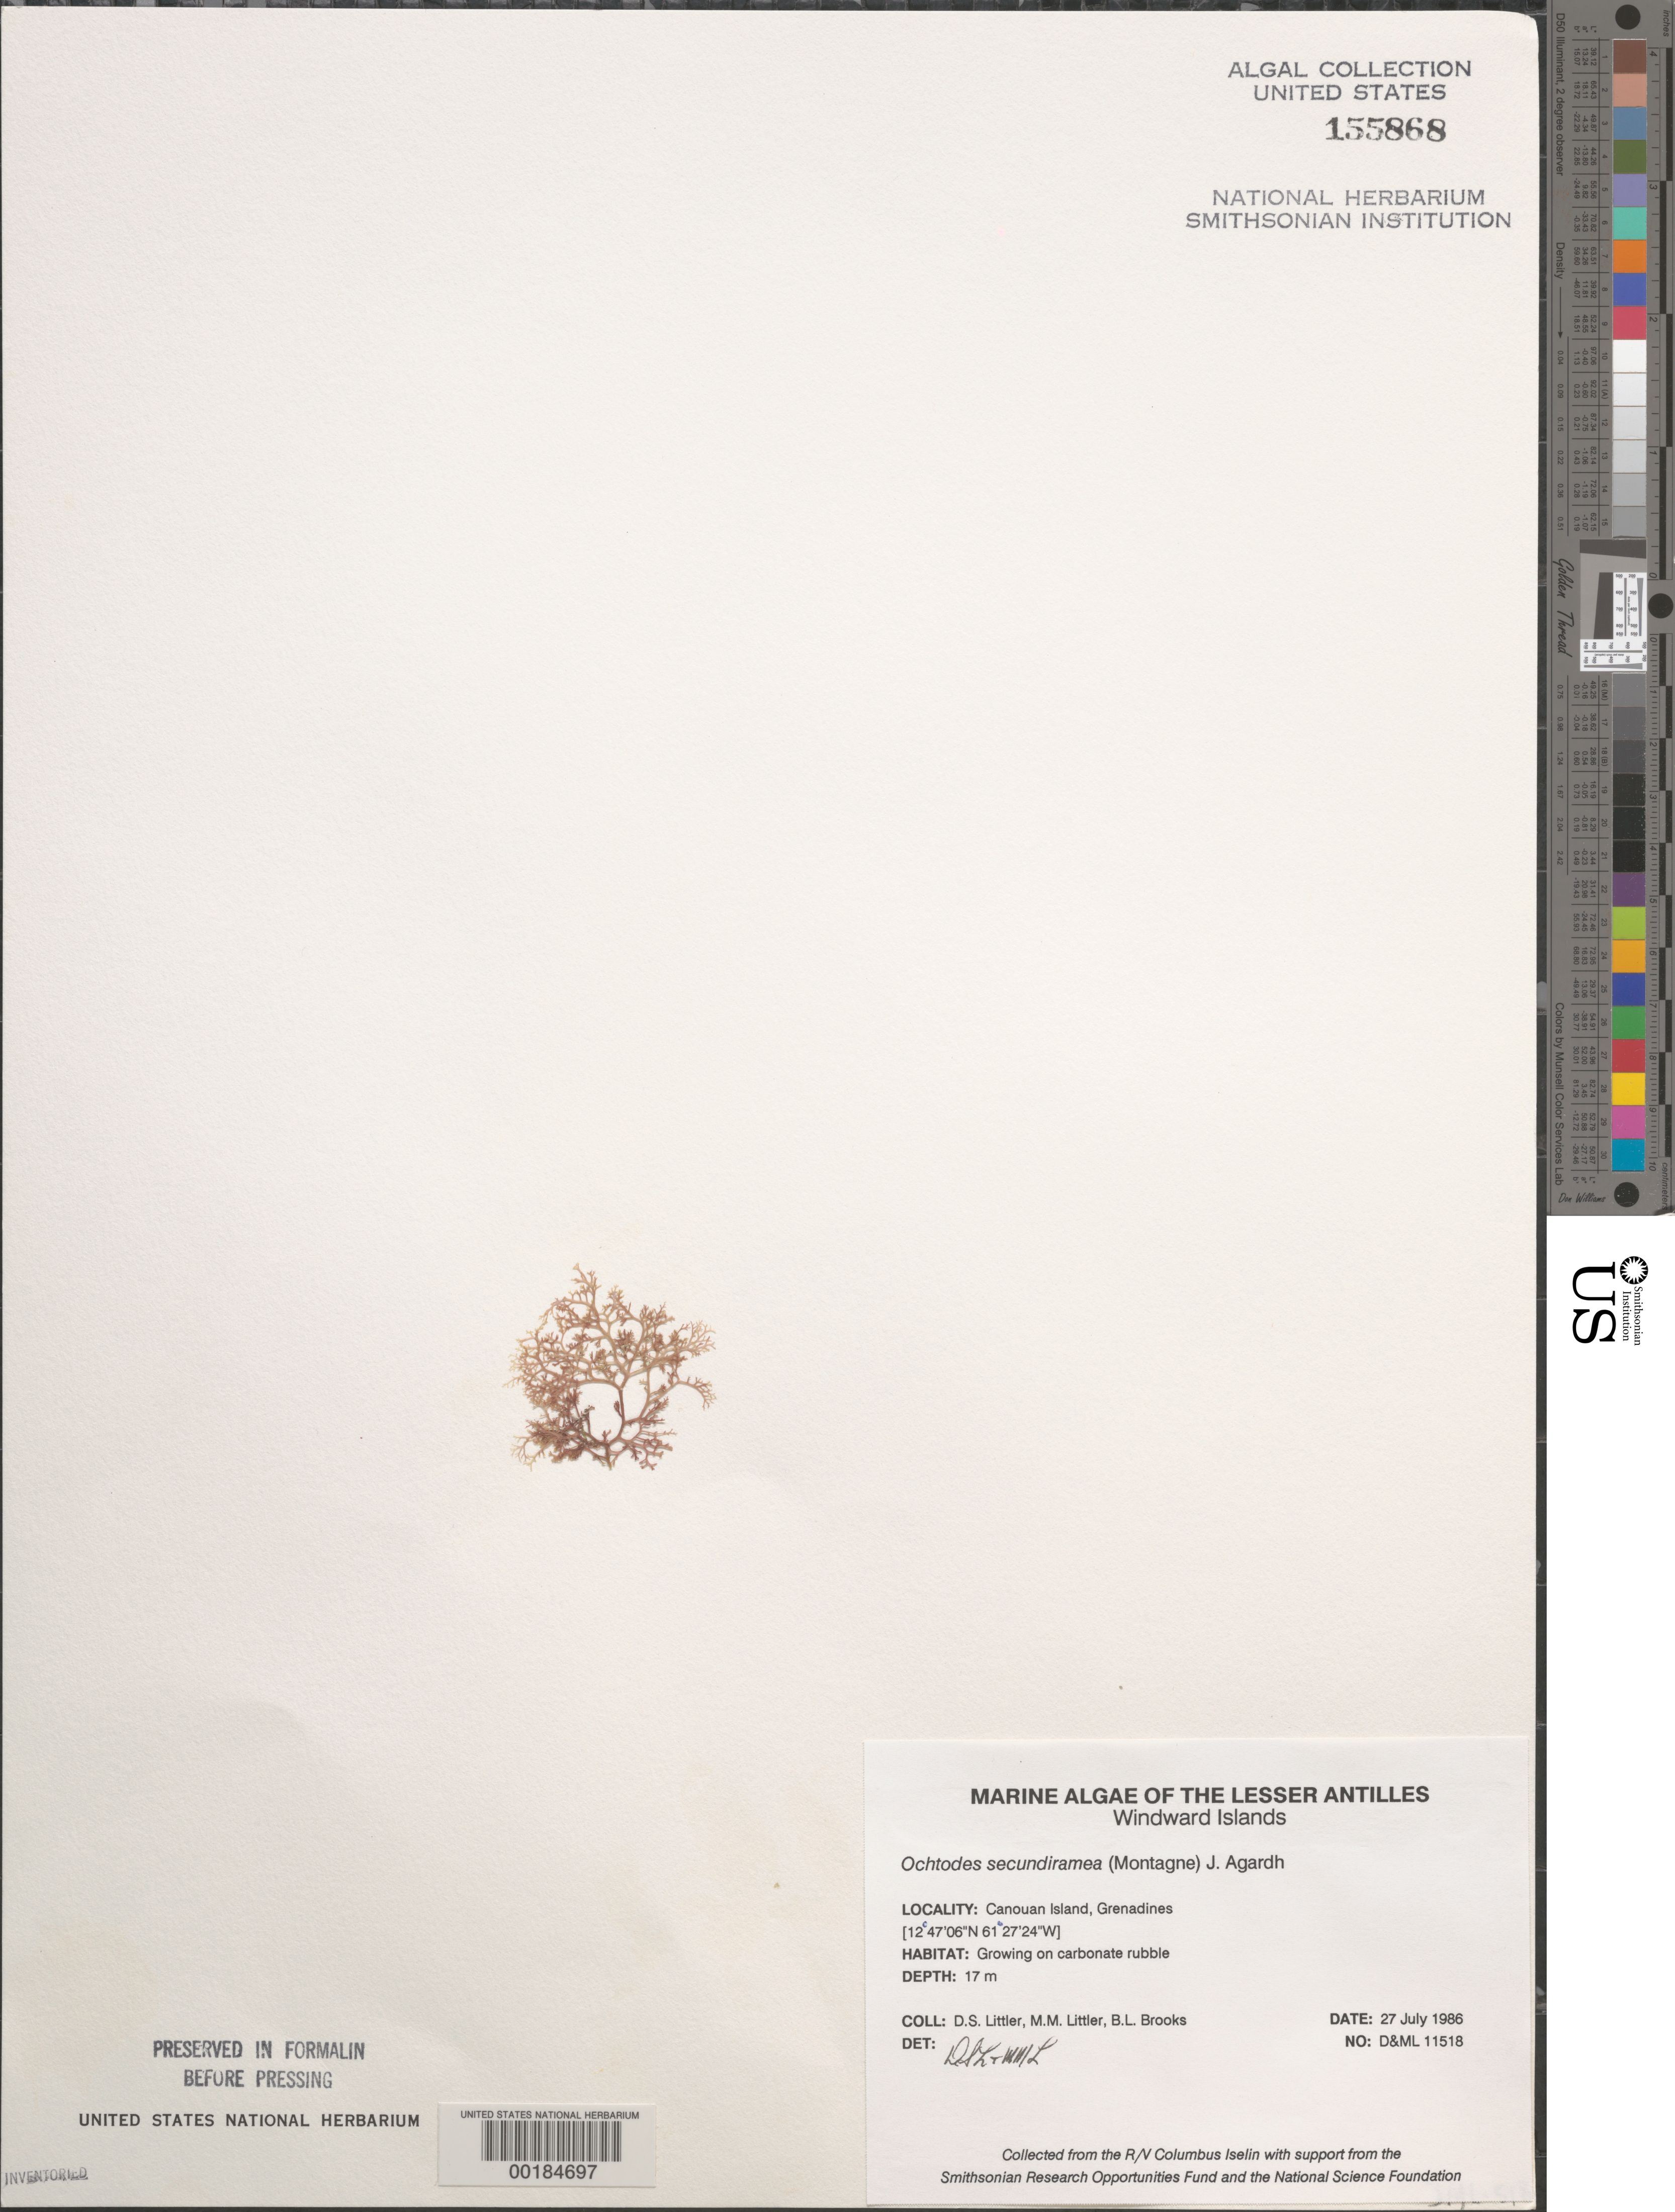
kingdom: Plantae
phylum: Rhodophyta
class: Florideophyceae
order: Gigartinales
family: Rhizophyllidaceae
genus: Ochtodes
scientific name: Ochtodes secundiramea, ined.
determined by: Littler, D. S.; Littler, M. M.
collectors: D. S. Littler, M. M. Littler & B. Brooks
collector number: D&ML 11518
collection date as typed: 27 Jul 1986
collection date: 1986-07-27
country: St. Vincent - Grenadines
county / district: Grenadines Parish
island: Canouan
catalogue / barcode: US 155868